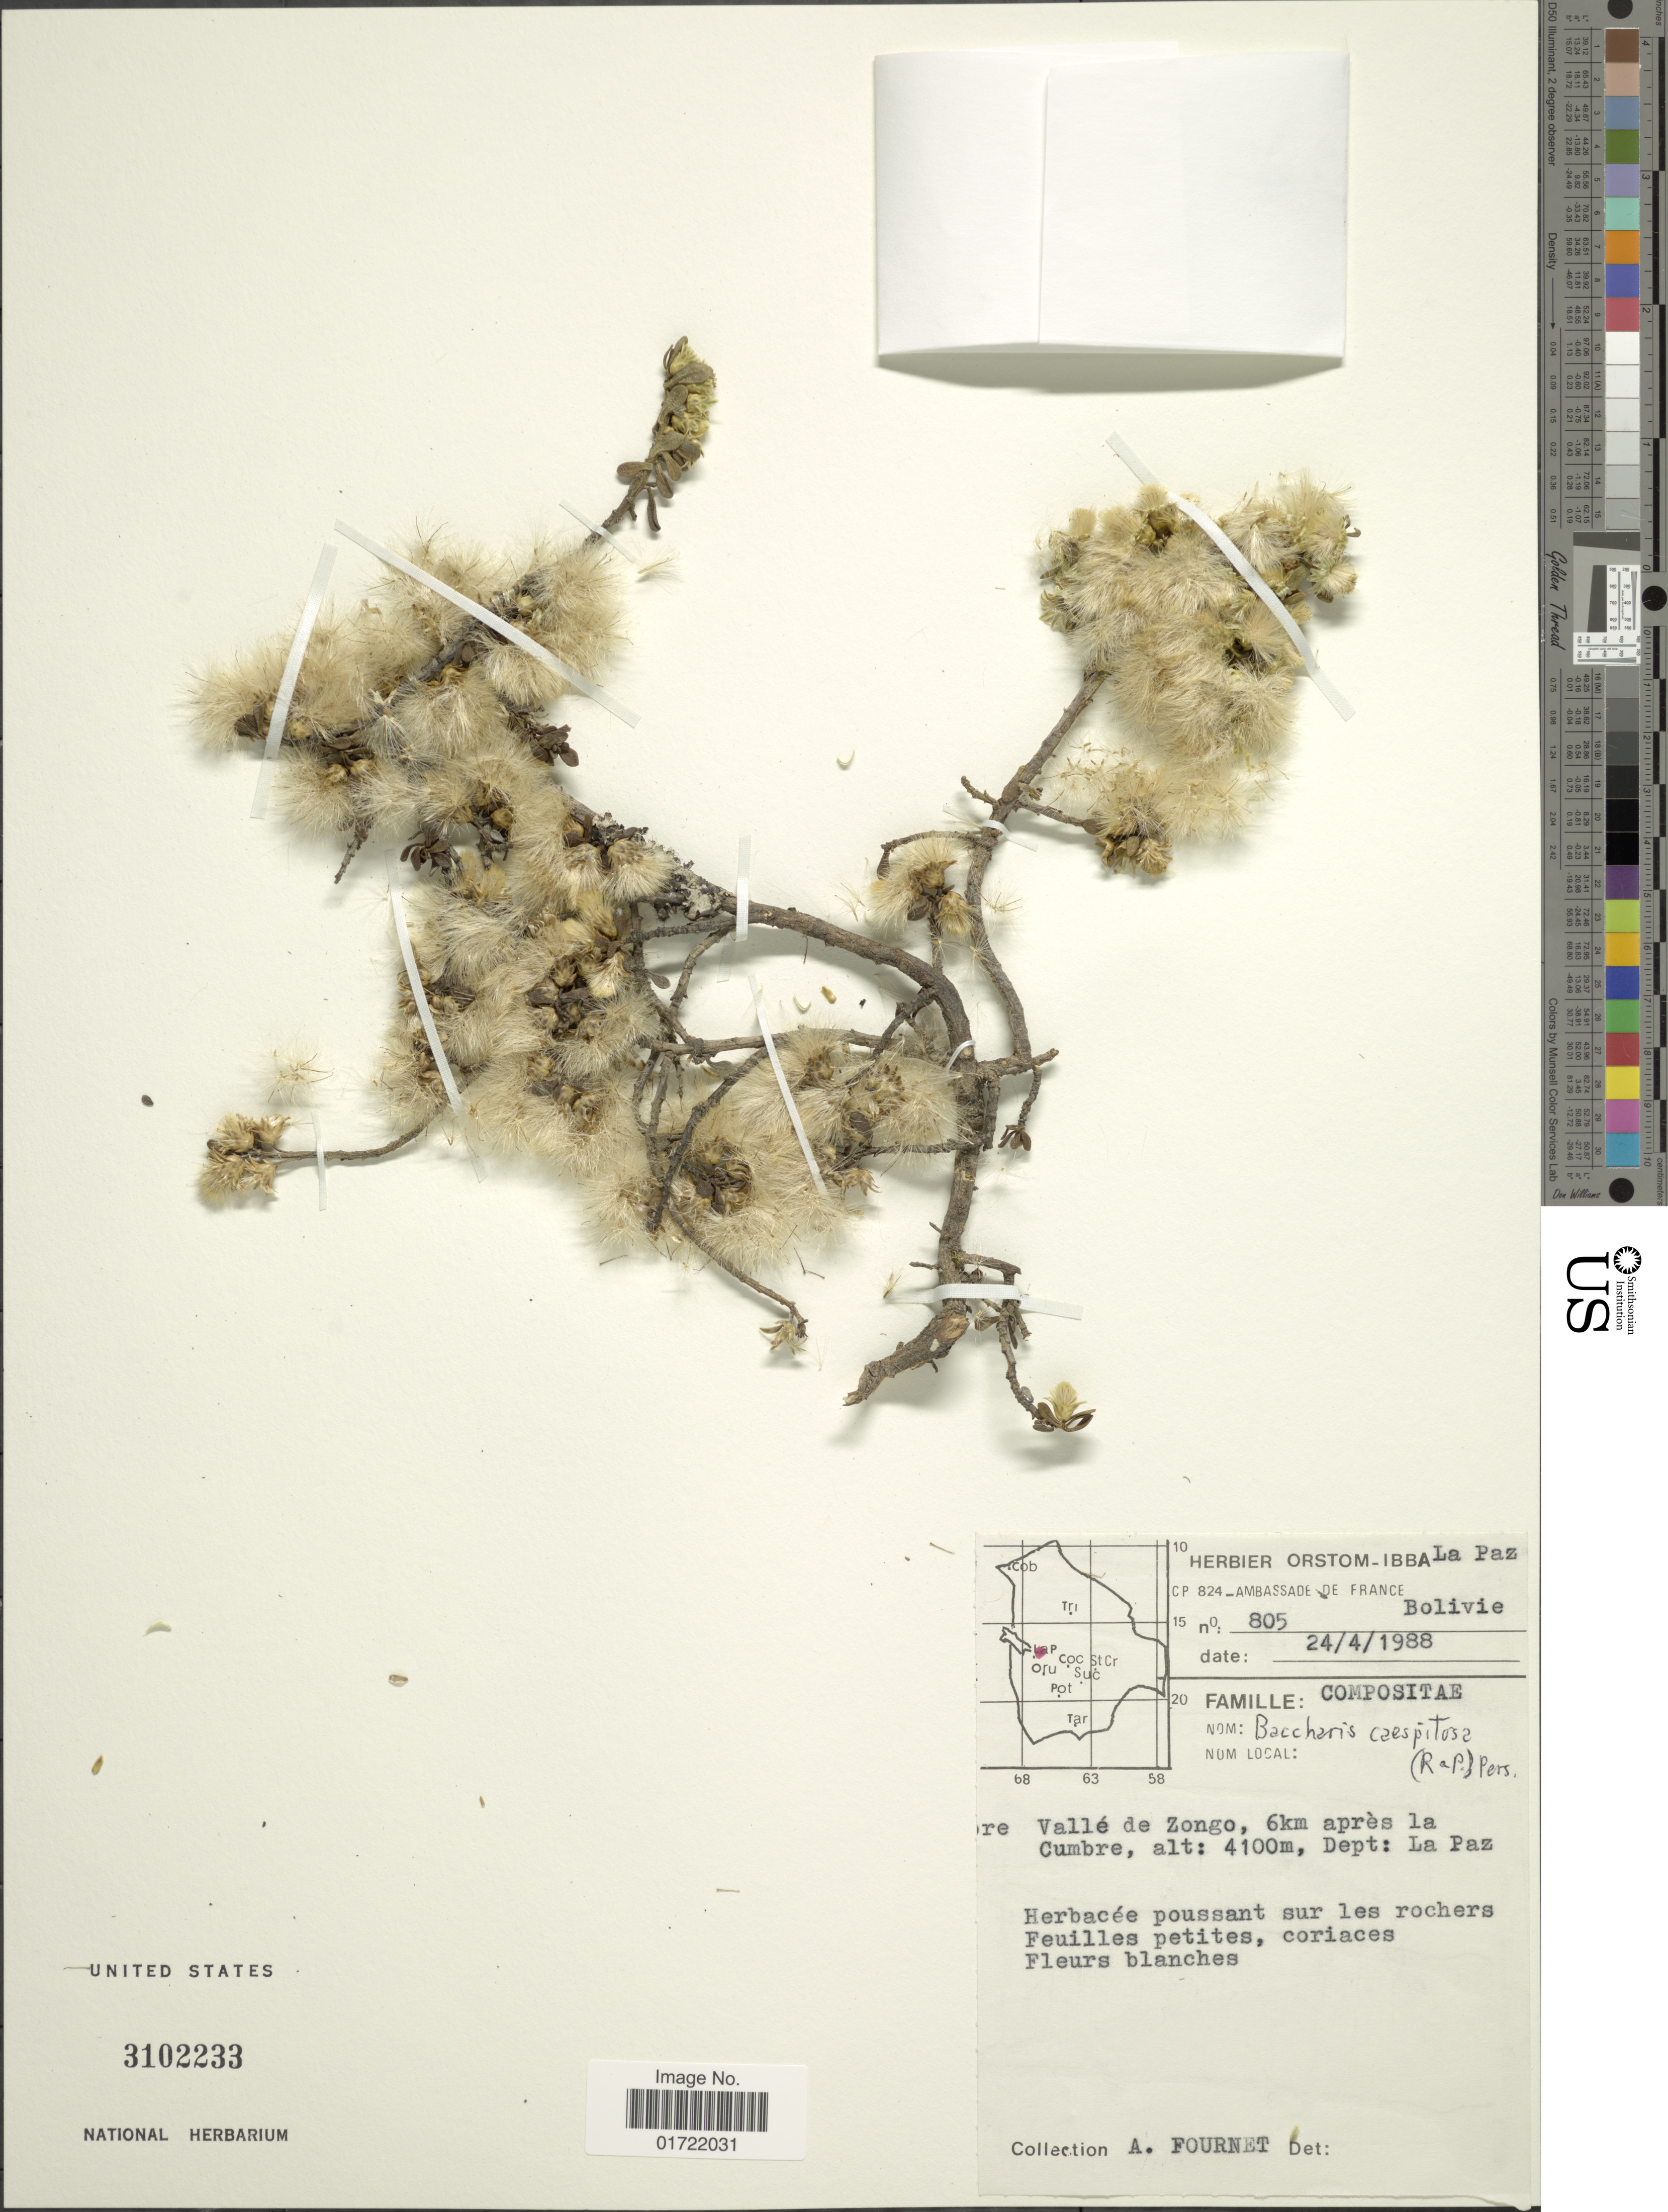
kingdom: Plantae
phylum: Tracheophyta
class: Magnoliopsida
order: Asterales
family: Asteraceae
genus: Baccharis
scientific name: Baccharis caespitosa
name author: (Ruiz & Pav.) Pers.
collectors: A. Fournet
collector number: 805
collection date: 1988-04-24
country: Bolivia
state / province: La Paz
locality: Valle de Zongo, 6 km apres la Cumbre, Dept. La Paz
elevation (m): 4100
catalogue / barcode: US 3102233